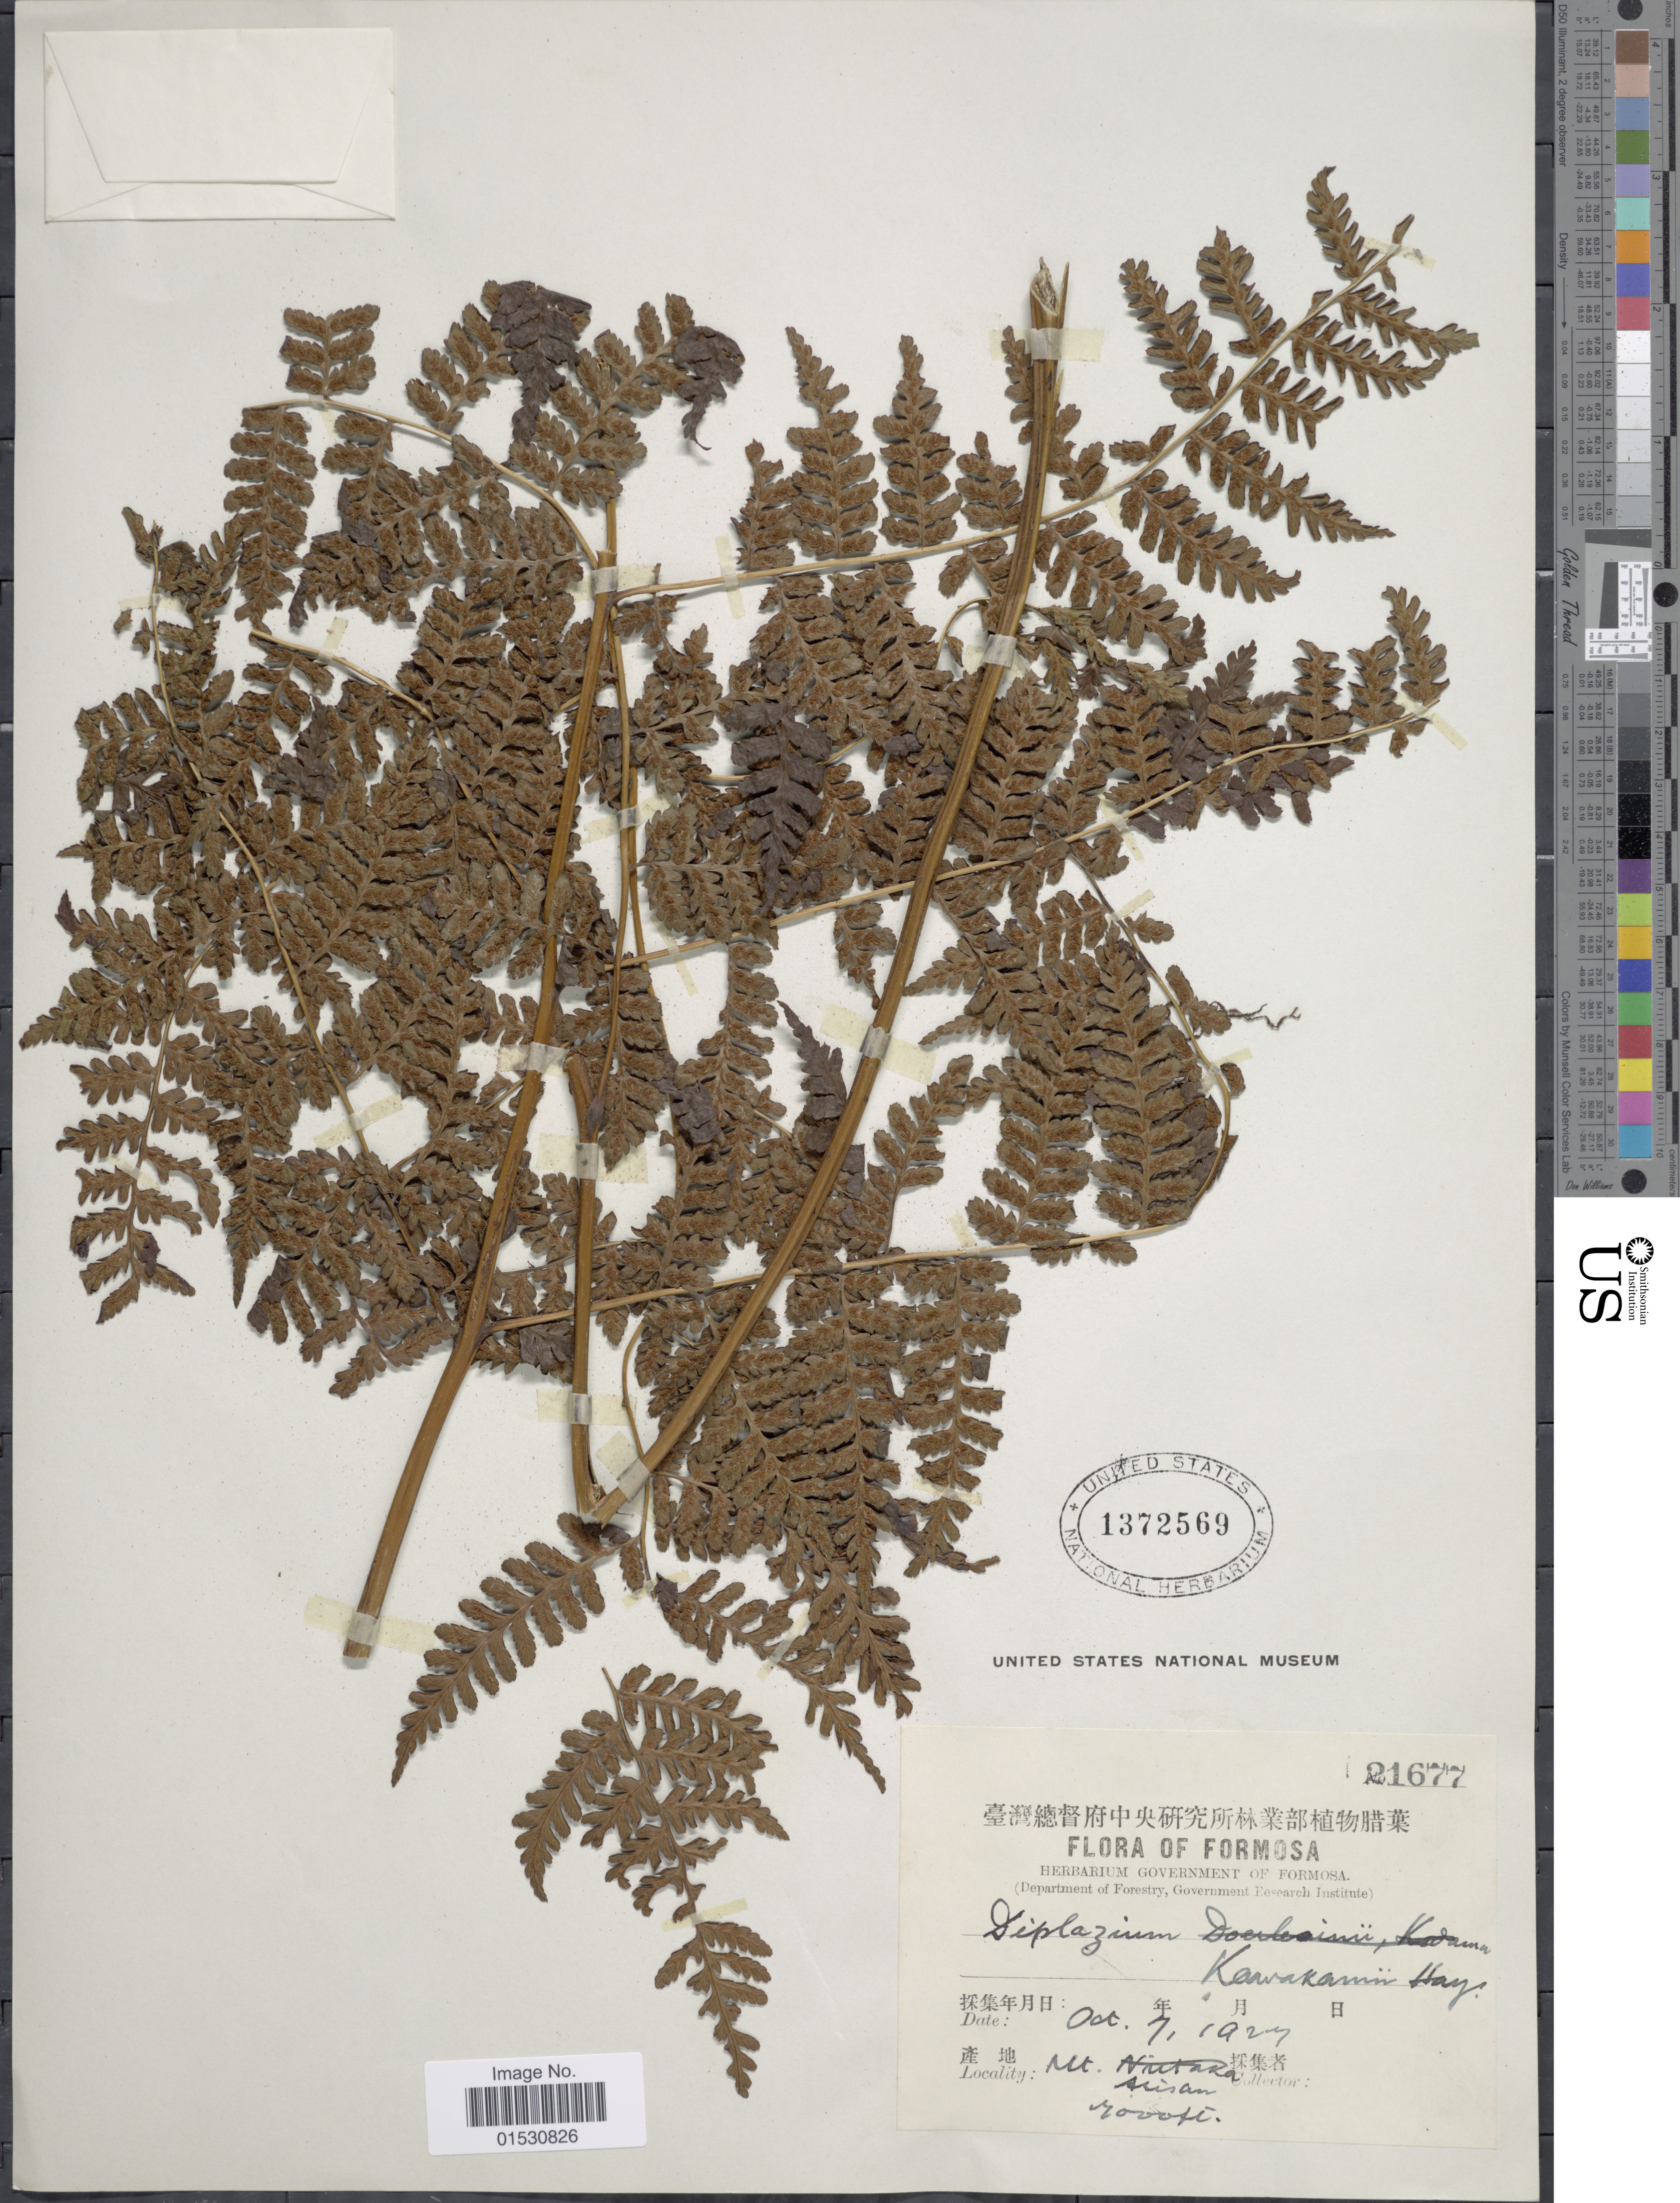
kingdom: Plantae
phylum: Tracheophyta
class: Polypodiopsida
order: Polypodiales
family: Athyriaceae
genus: Athyrium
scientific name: Athyrium kawakamii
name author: Hayata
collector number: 21677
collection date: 1927-10-07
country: Taiwan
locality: Formosa.Kawakamii. Mt. Arisan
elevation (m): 2134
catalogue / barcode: US 1372569